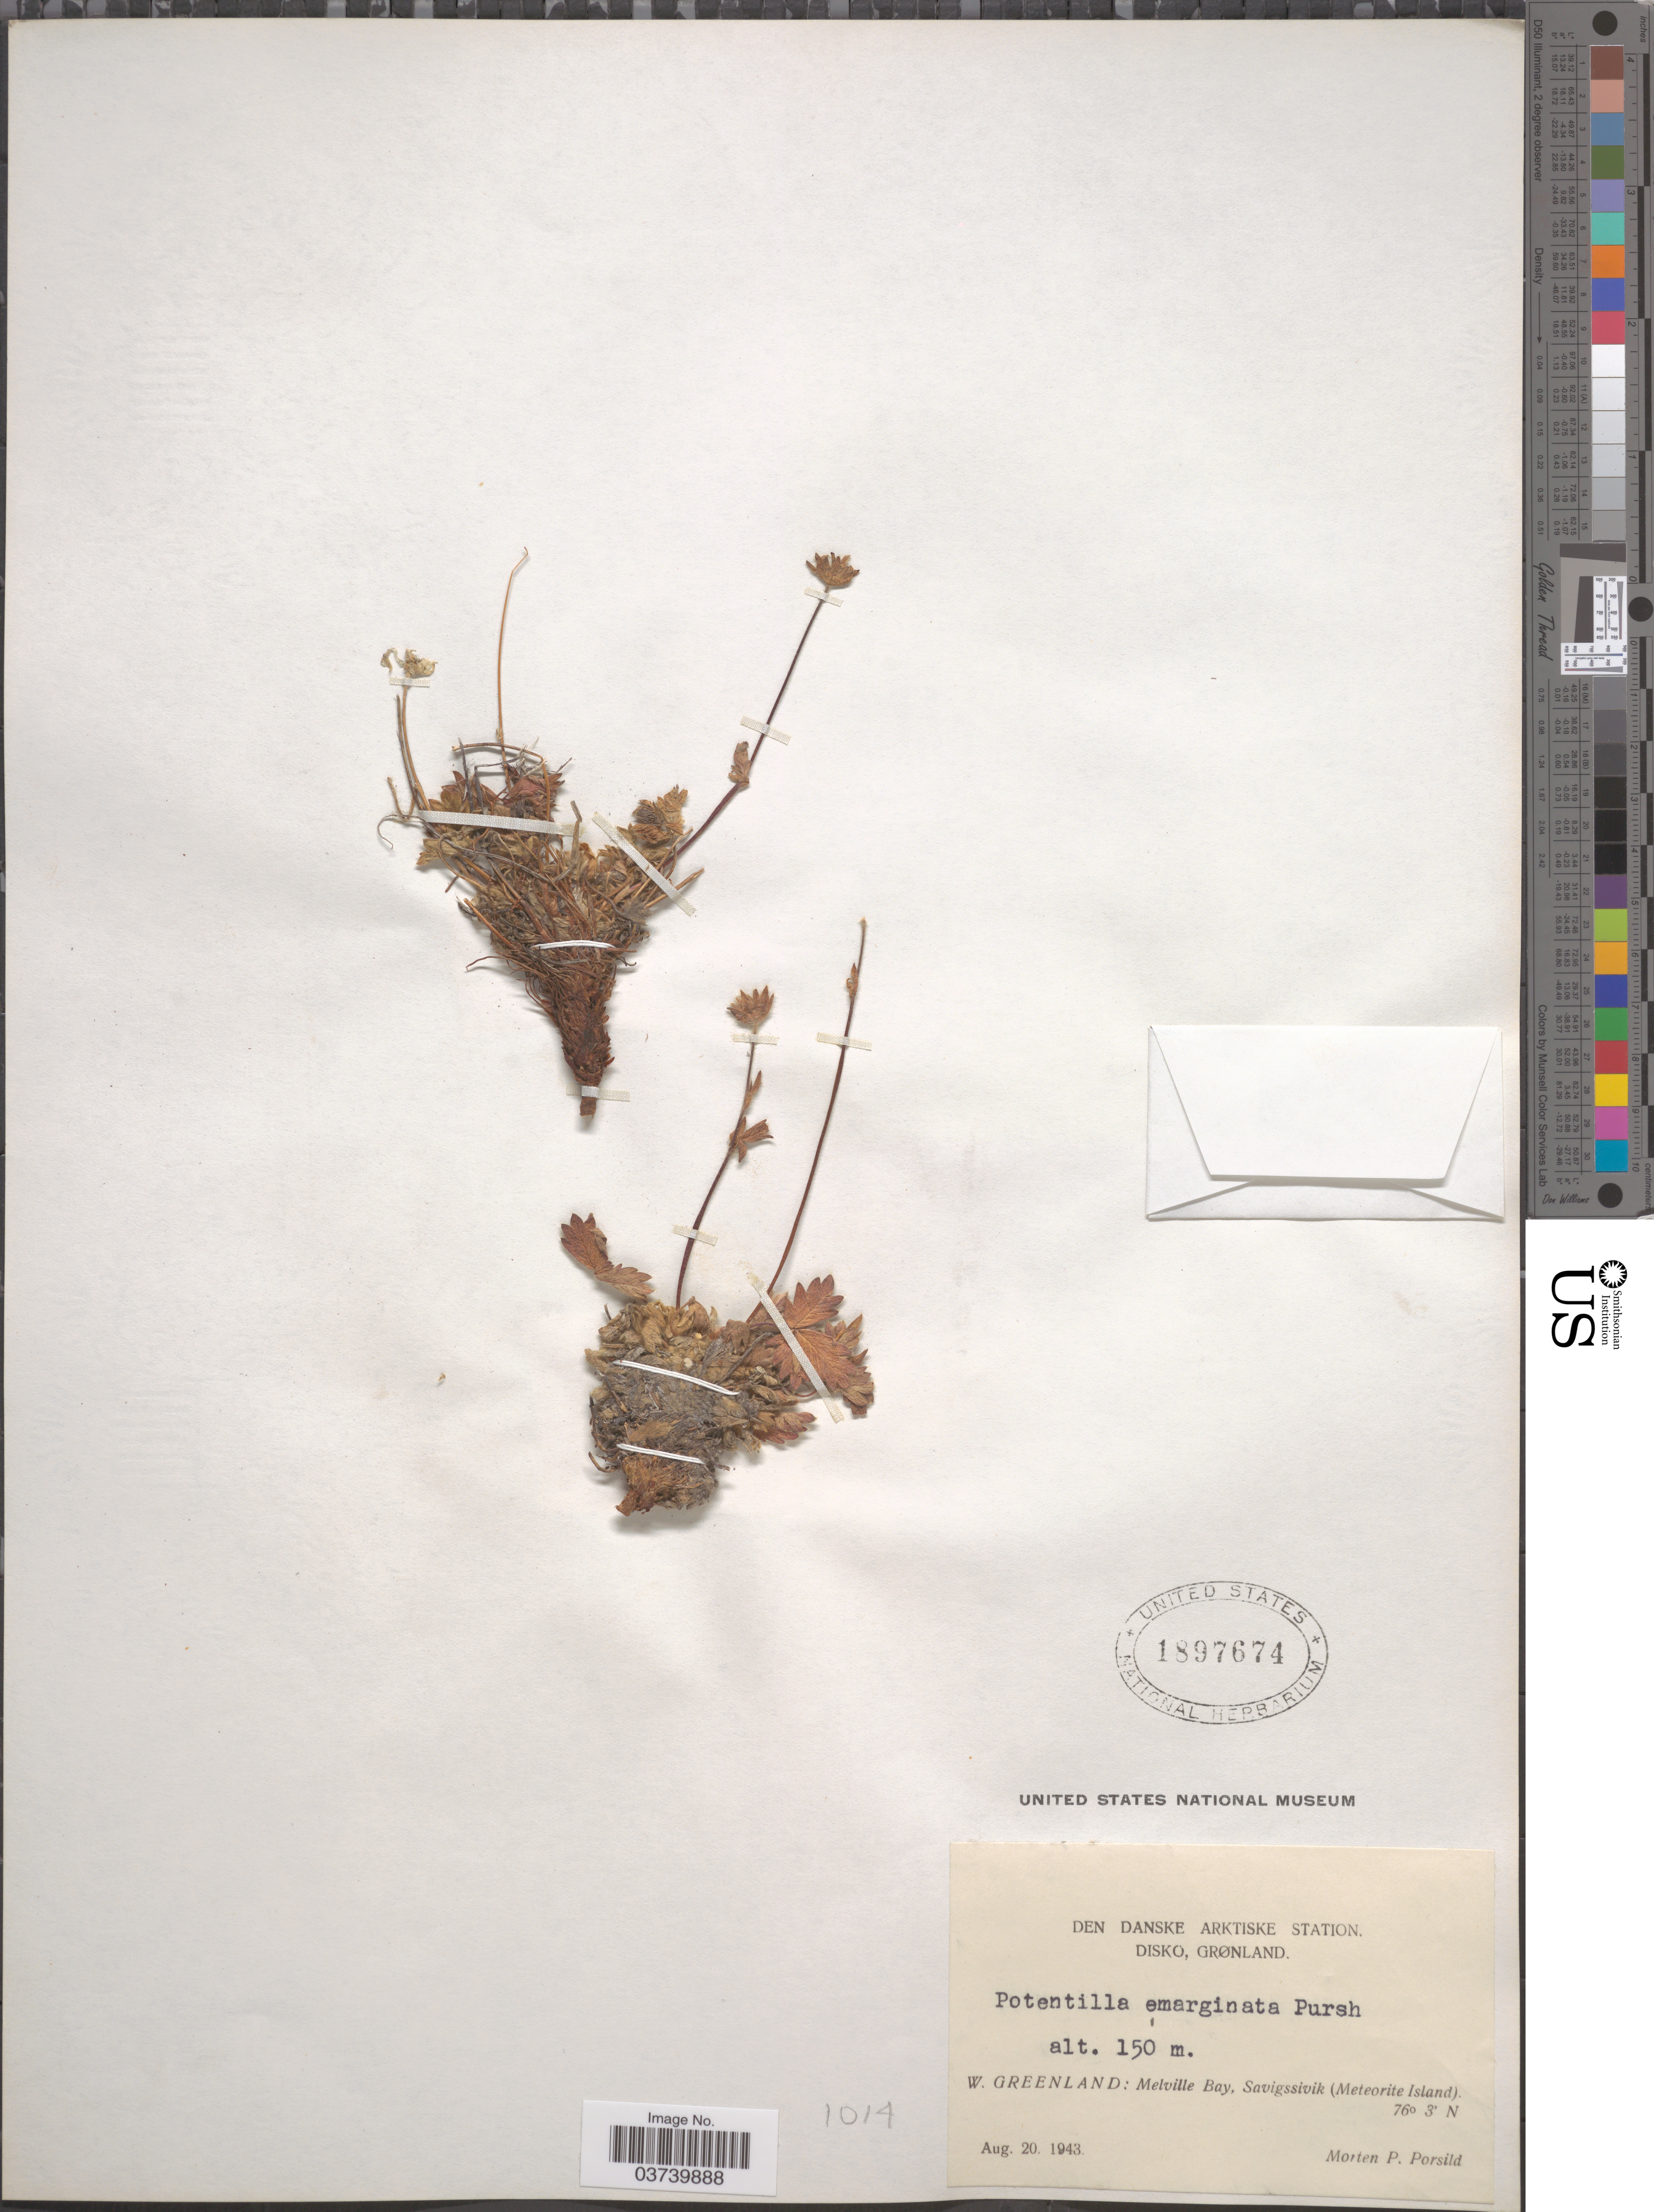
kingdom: Plantae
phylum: Tracheophyta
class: Magnoliopsida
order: Rosales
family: Rosaceae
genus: Potentilla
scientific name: Potentilla hyparctica subsp. hyparctica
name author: Malte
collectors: M. P. Porsild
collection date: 1943-08-20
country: Greenland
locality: Den Danske Arktiske Station. Disko. W. Greenland: Melville Bay, Savigssivik (Meteorite Island).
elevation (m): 150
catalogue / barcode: US 1897674